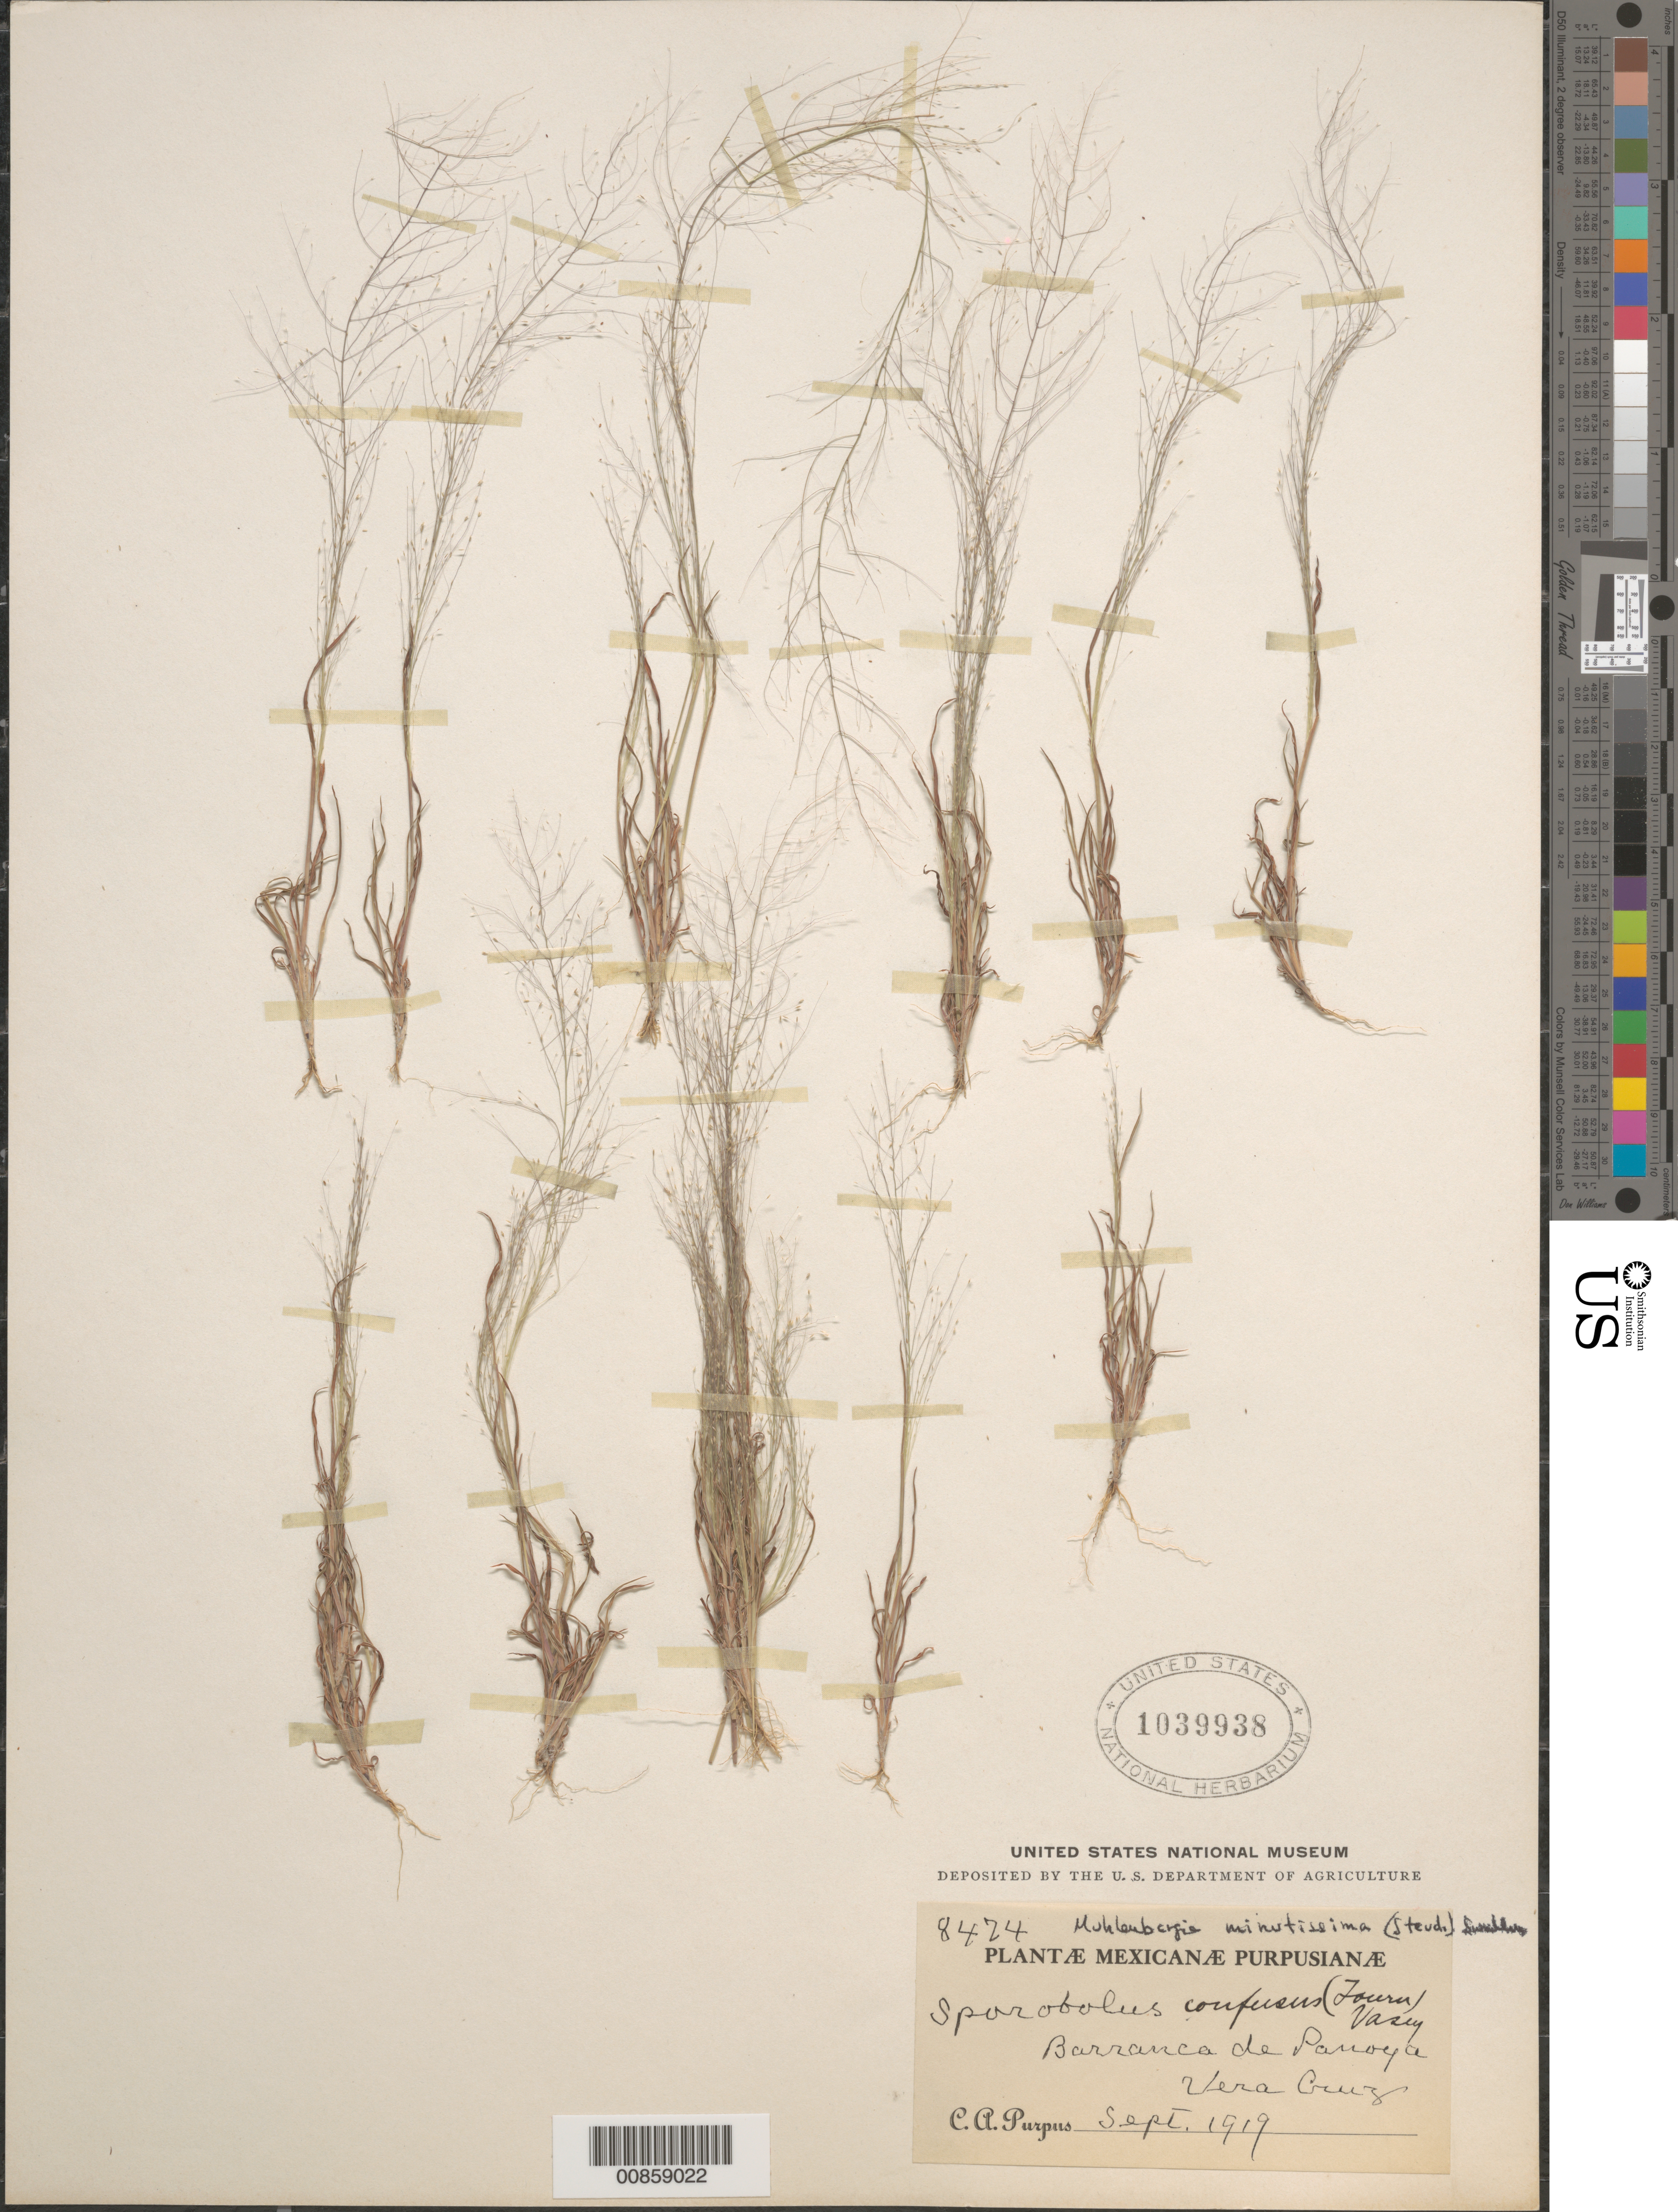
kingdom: Plantae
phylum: Tracheophyta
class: Liliopsida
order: Poales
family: Poaceae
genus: Muhlenbergia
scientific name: Muhlenbergia minutissima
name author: (Steud.) Swallen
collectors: C. A. Purpus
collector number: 8474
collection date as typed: Sep 1919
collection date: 1919-09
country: Mexico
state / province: Veracruz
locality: Barranca de Panoya, Ver.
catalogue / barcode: US 1039938